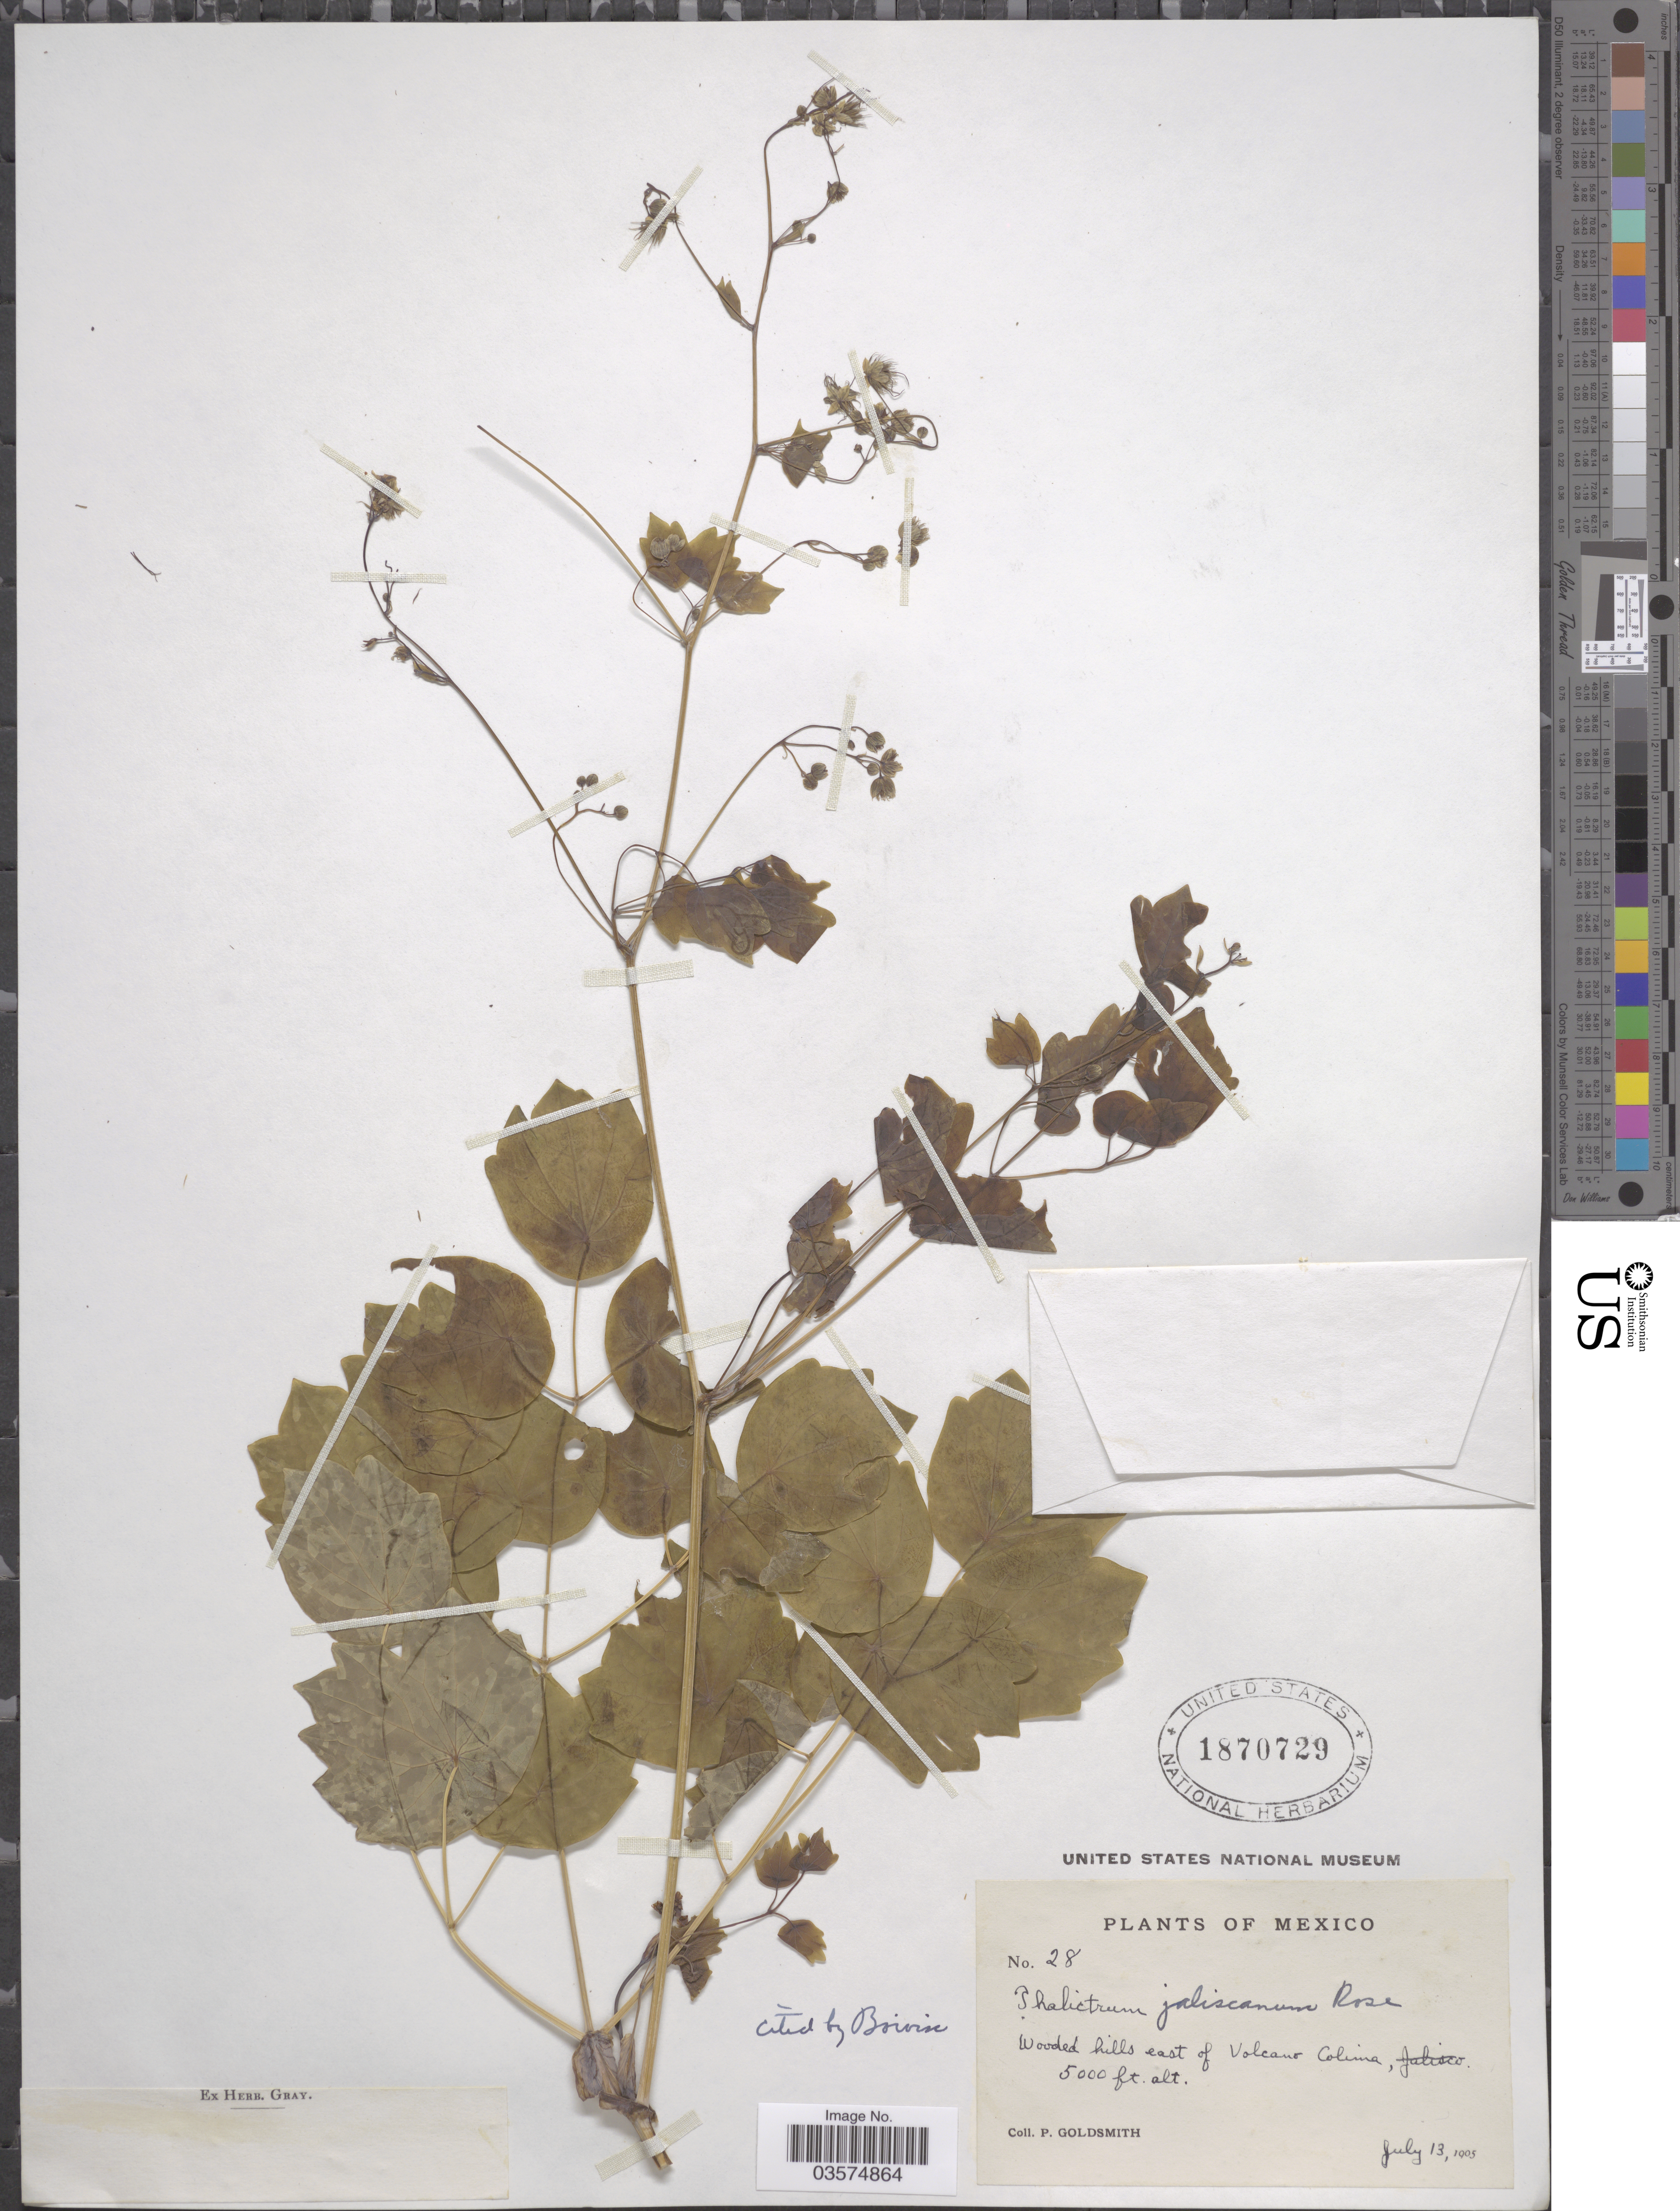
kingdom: Plantae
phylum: Tracheophyta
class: Magnoliopsida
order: Ranunculales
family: Ranunculaceae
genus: Thalictrum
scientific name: Thalictrum jaliscanum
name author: Rose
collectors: P. Goldsmith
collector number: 28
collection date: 1905-07-13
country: Mexico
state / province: Colima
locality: Wooded hills east of Volcano Colima.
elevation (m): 1524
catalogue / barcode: US 1870729